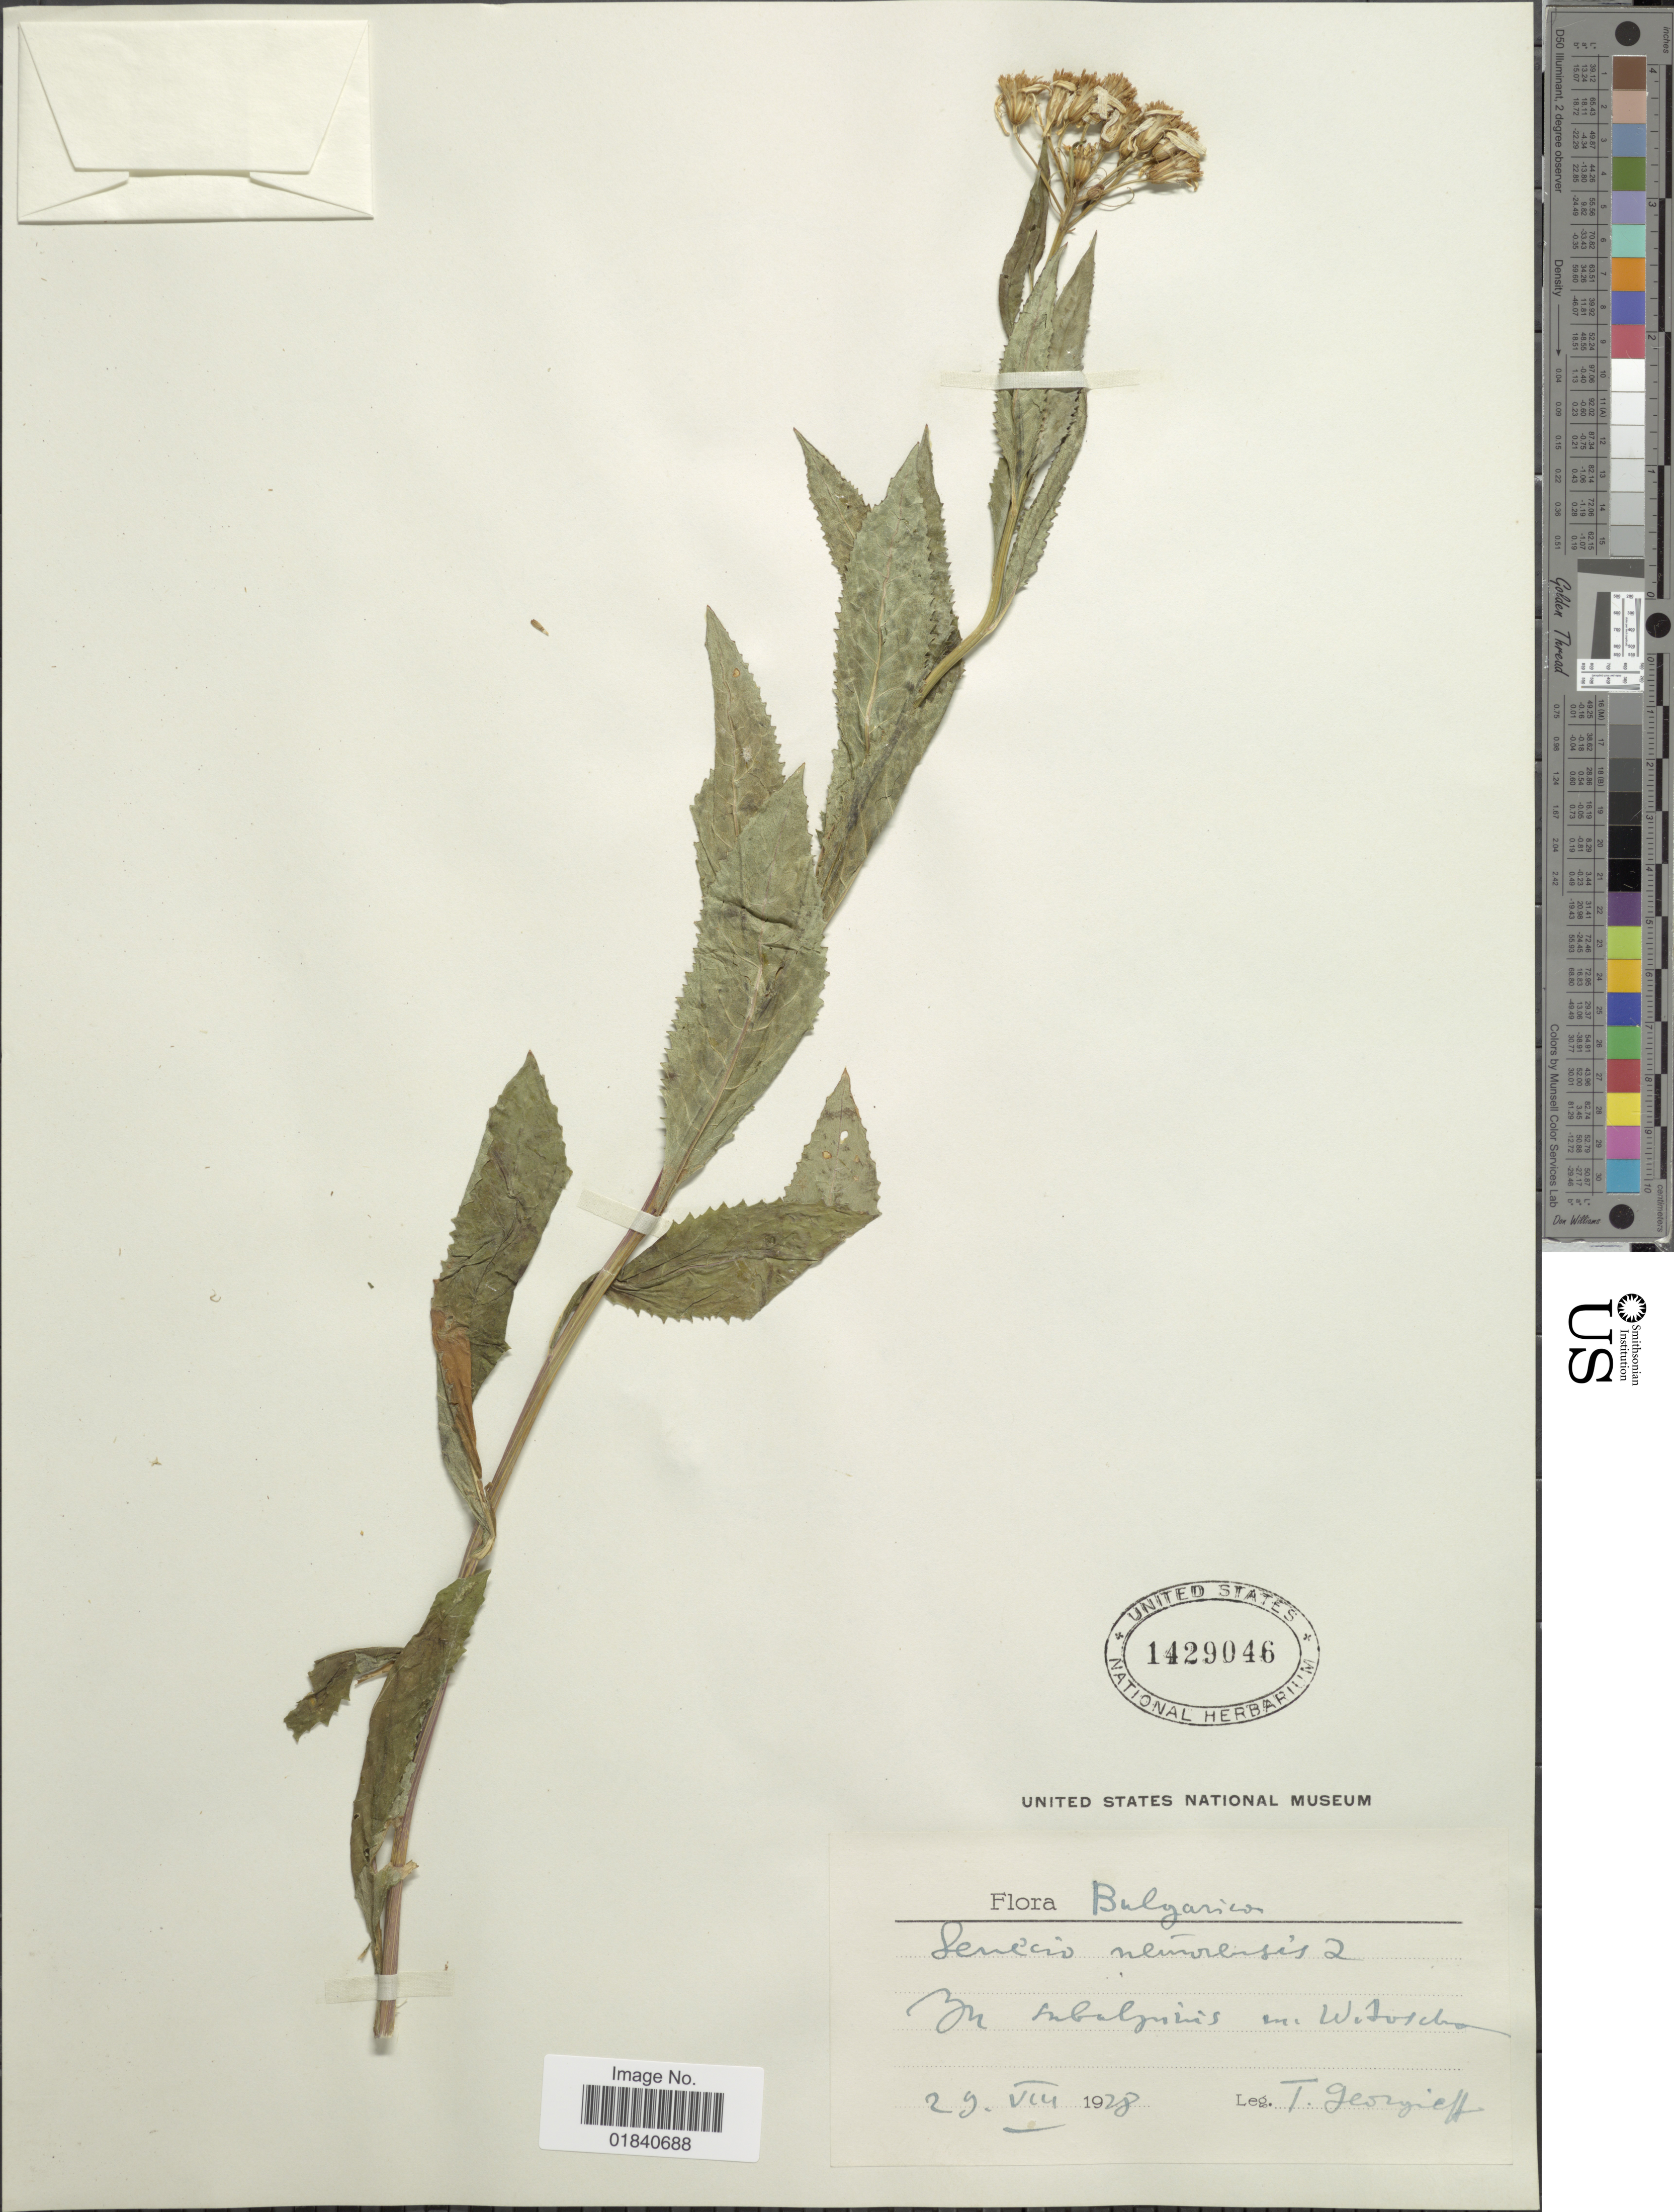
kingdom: Plantae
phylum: Tracheophyta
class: Magnoliopsida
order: Asterales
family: Asteraceae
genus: Senecio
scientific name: Senecio nemorensis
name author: L.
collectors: T. Georgieff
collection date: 1928-08-29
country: Bulgaria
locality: In subalpinis un Wisotcha [interpreted]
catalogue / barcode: US 1429046